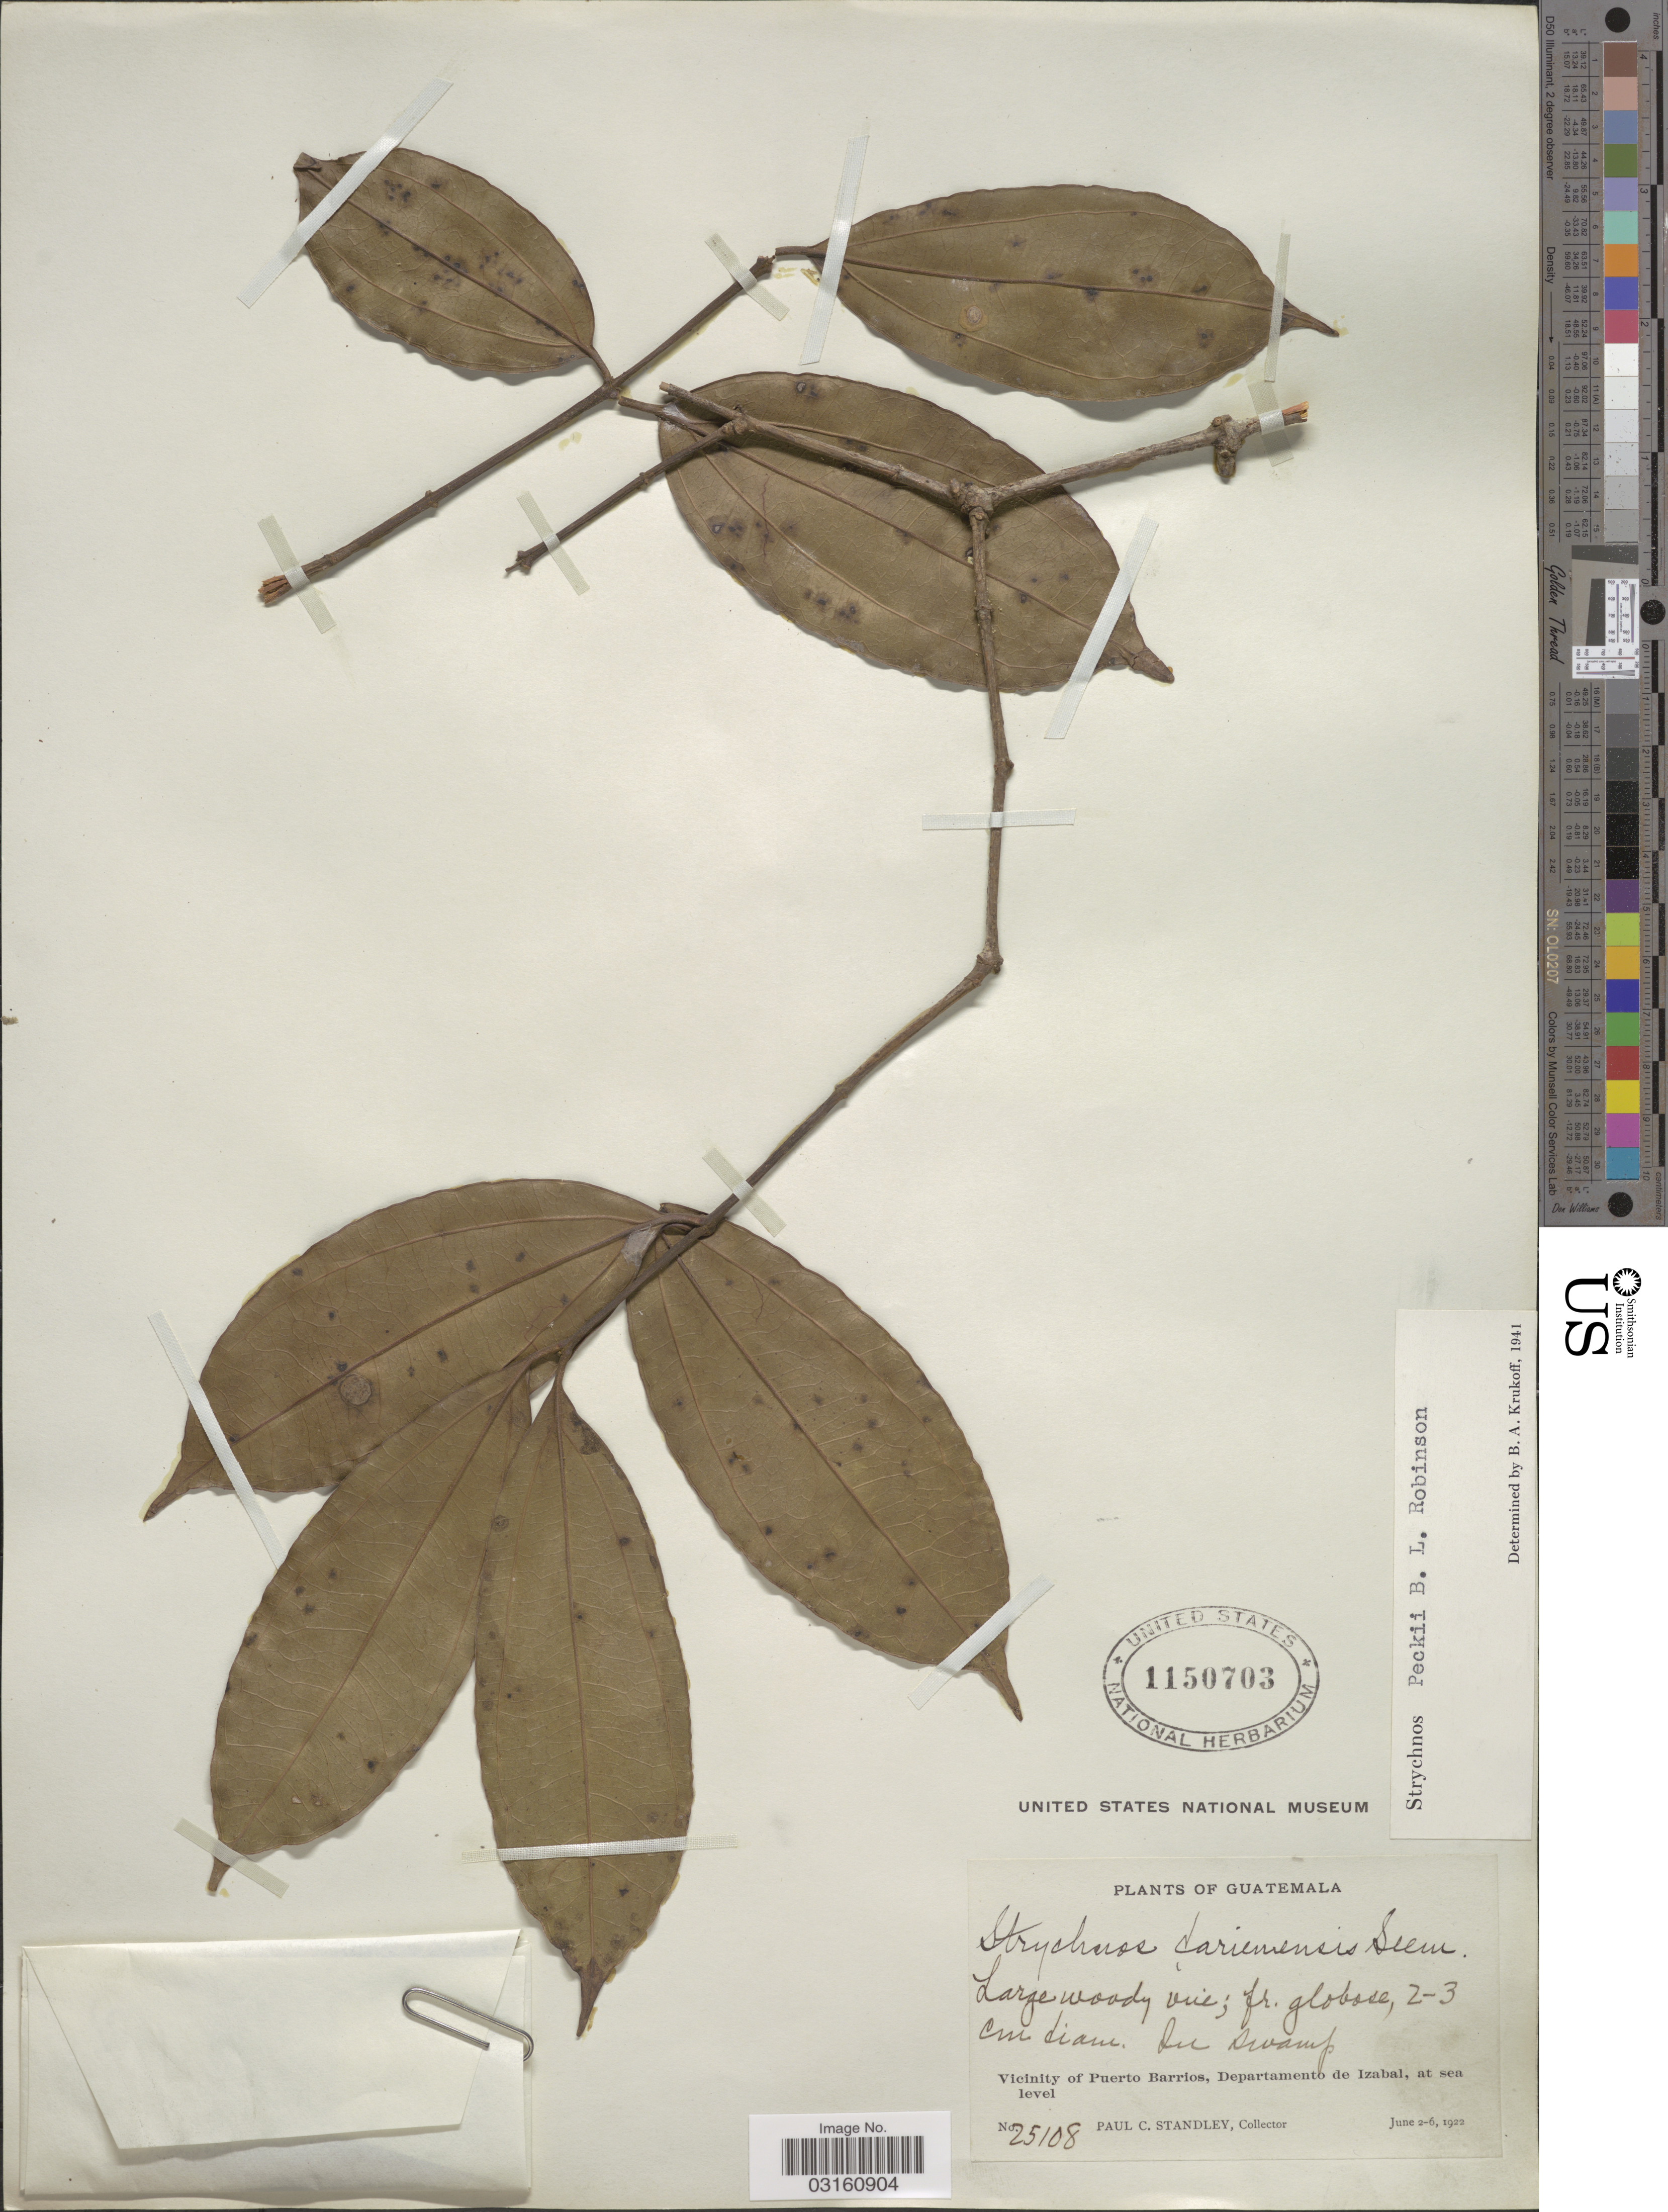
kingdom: Plantae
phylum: Tracheophyta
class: Magnoliopsida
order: Gentianales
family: Loganiaceae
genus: Strychnos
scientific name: Strychnos peckii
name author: B.L. Rob.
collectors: P. C. Standley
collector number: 25108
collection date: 1922-06-02/1922-06-06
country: Guatemala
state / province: Izabal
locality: Vicinity of Puerto Barrios, Departamento de Izabal.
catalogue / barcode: US 1150703